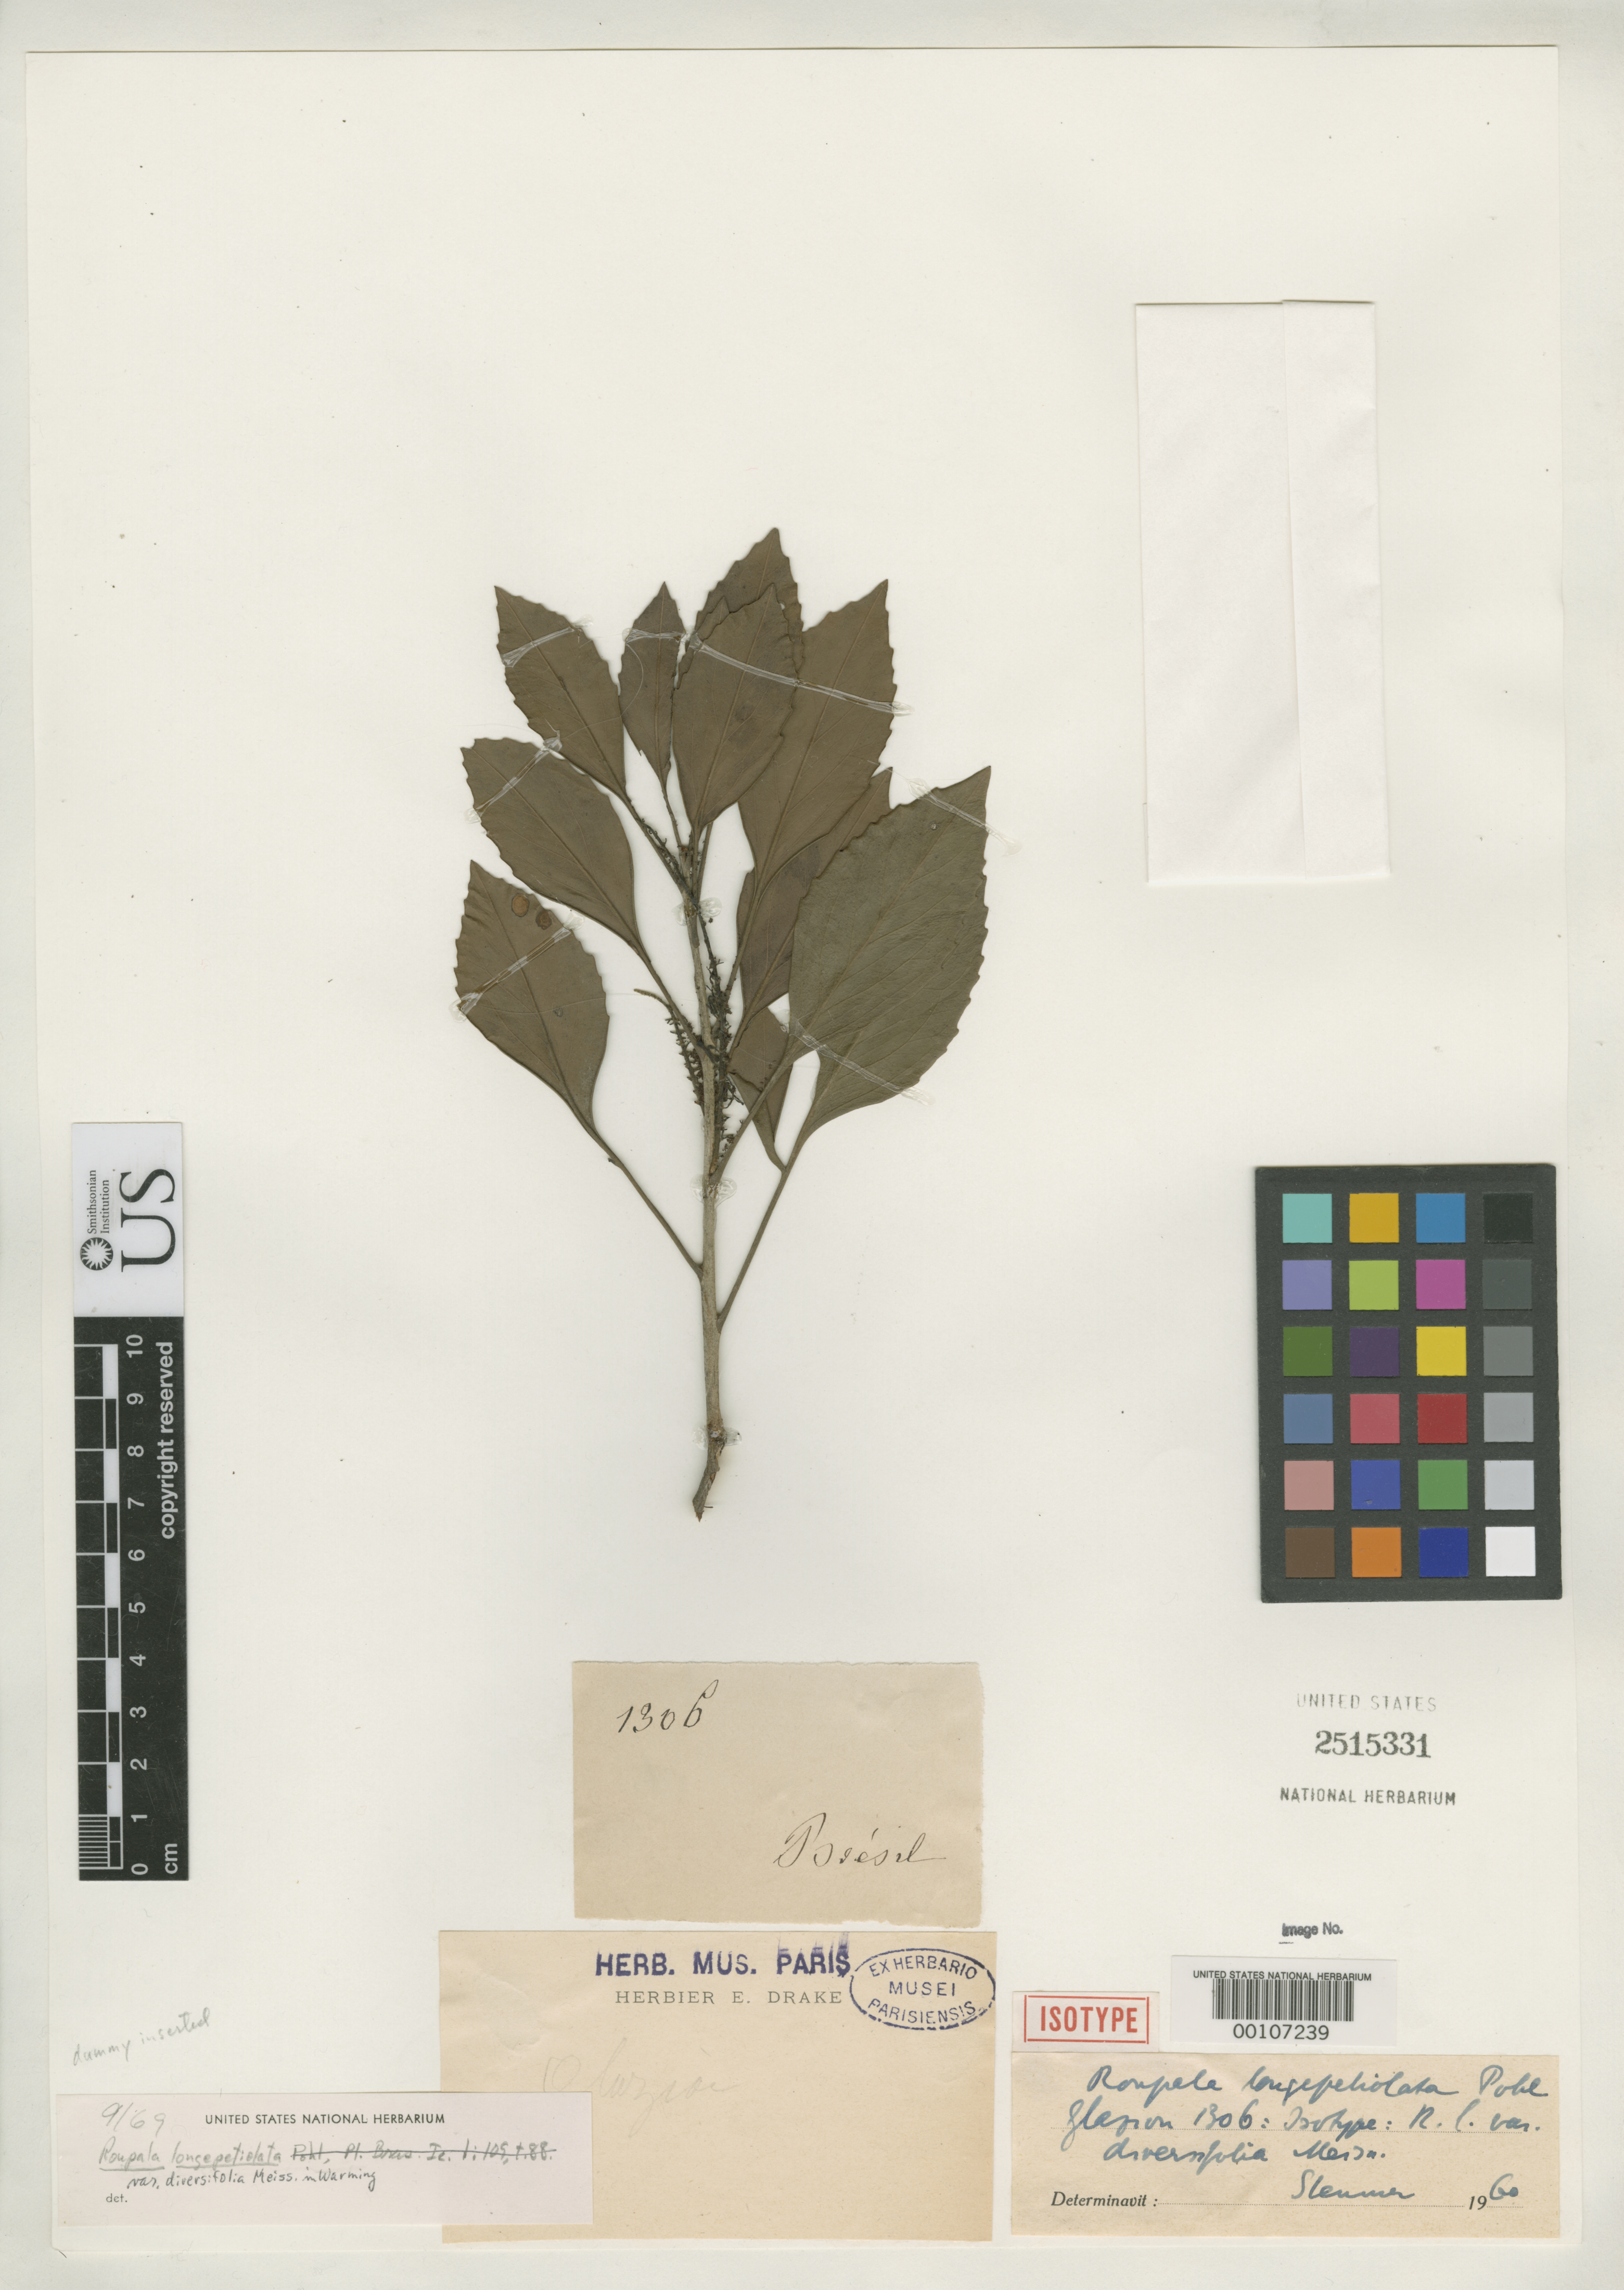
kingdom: Plantae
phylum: Tracheophyta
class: Magnoliopsida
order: Proteales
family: Proteaceae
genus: Roupala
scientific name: Roupala longipetiolata var. diversifolia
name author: Meisn.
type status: Isotype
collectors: A. F. M. Glaziou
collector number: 1306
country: Brazil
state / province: Rio de Janeiro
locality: Corcovado, Lagoinha.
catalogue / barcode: US 2515331